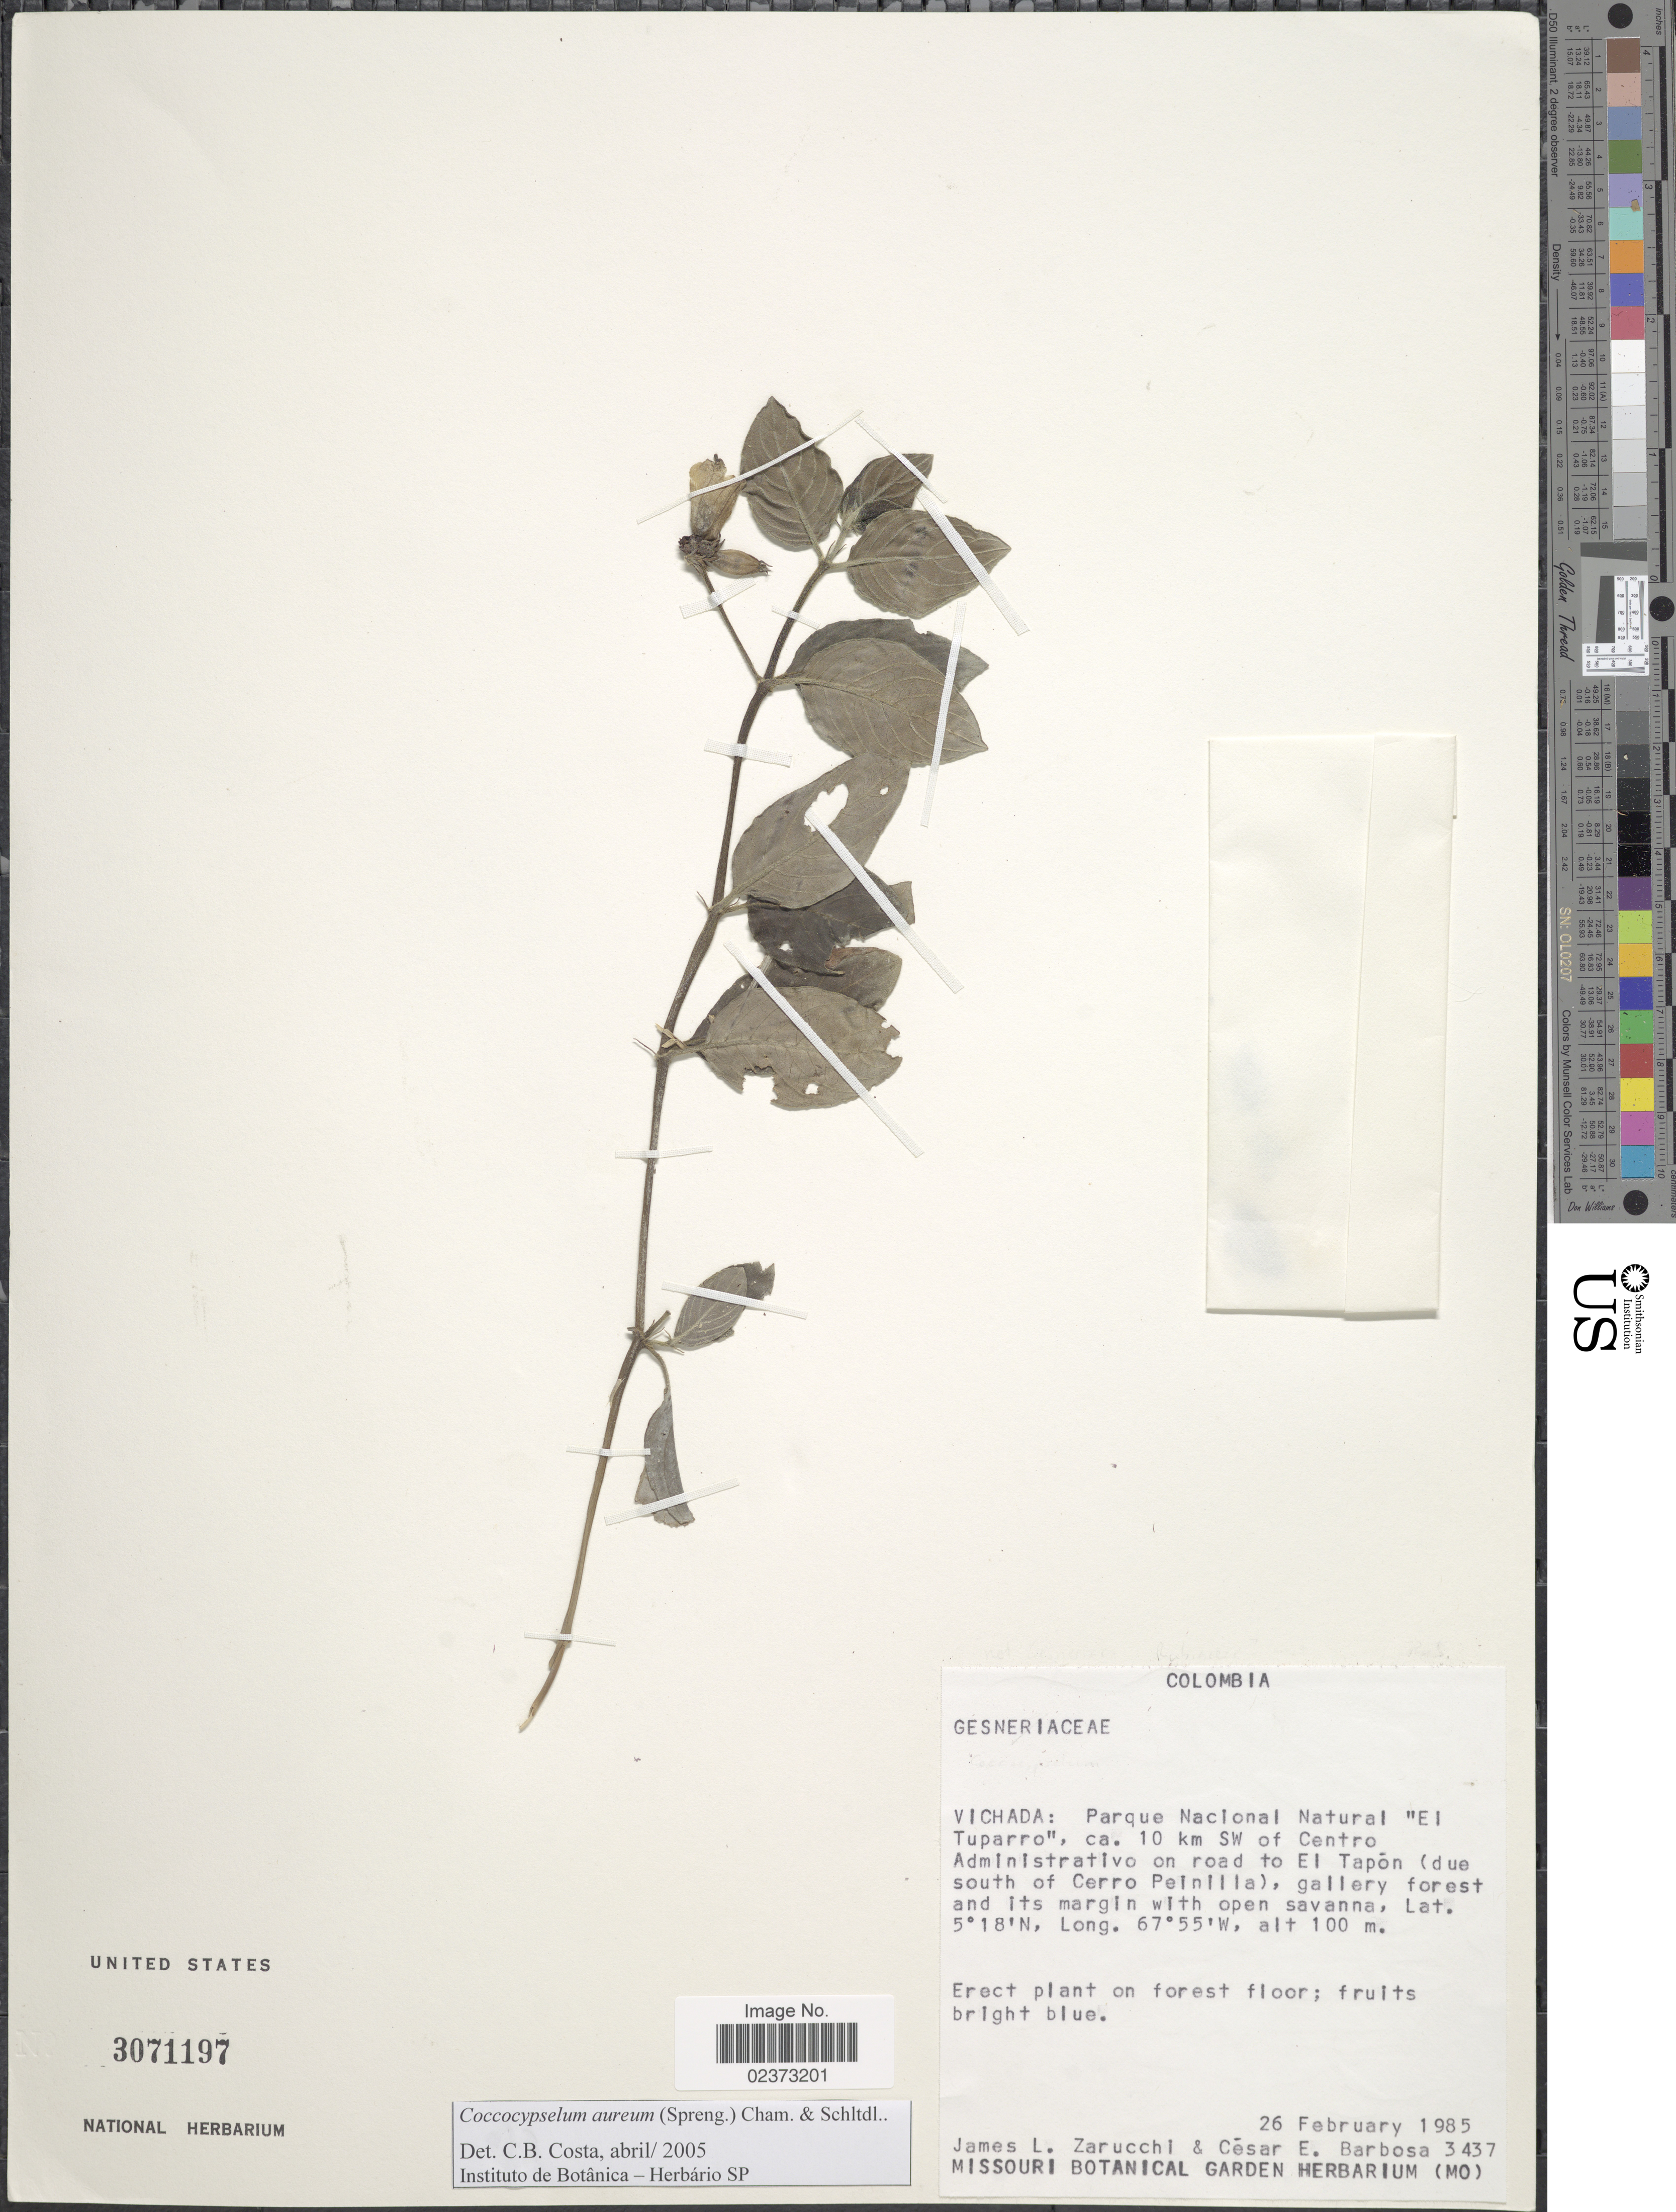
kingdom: Plantae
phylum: Tracheophyta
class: Magnoliopsida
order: Gentianales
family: Rubiaceae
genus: Coccocypselum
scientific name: Coccocypselum aureum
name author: (Spreng.) Cham. & Schltdl.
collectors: J. L. Zarucchi & C. E. Barbosa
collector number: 3437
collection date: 1985-02-26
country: Colombia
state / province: Vichada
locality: Parque Nacional Natural "El Tuparro", ca. 10 km SW of Centro Administrativo on road to El Tapon (due south of Cerro Peinilla), gallery forest and its margin with open savanna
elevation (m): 100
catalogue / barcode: US 3071197